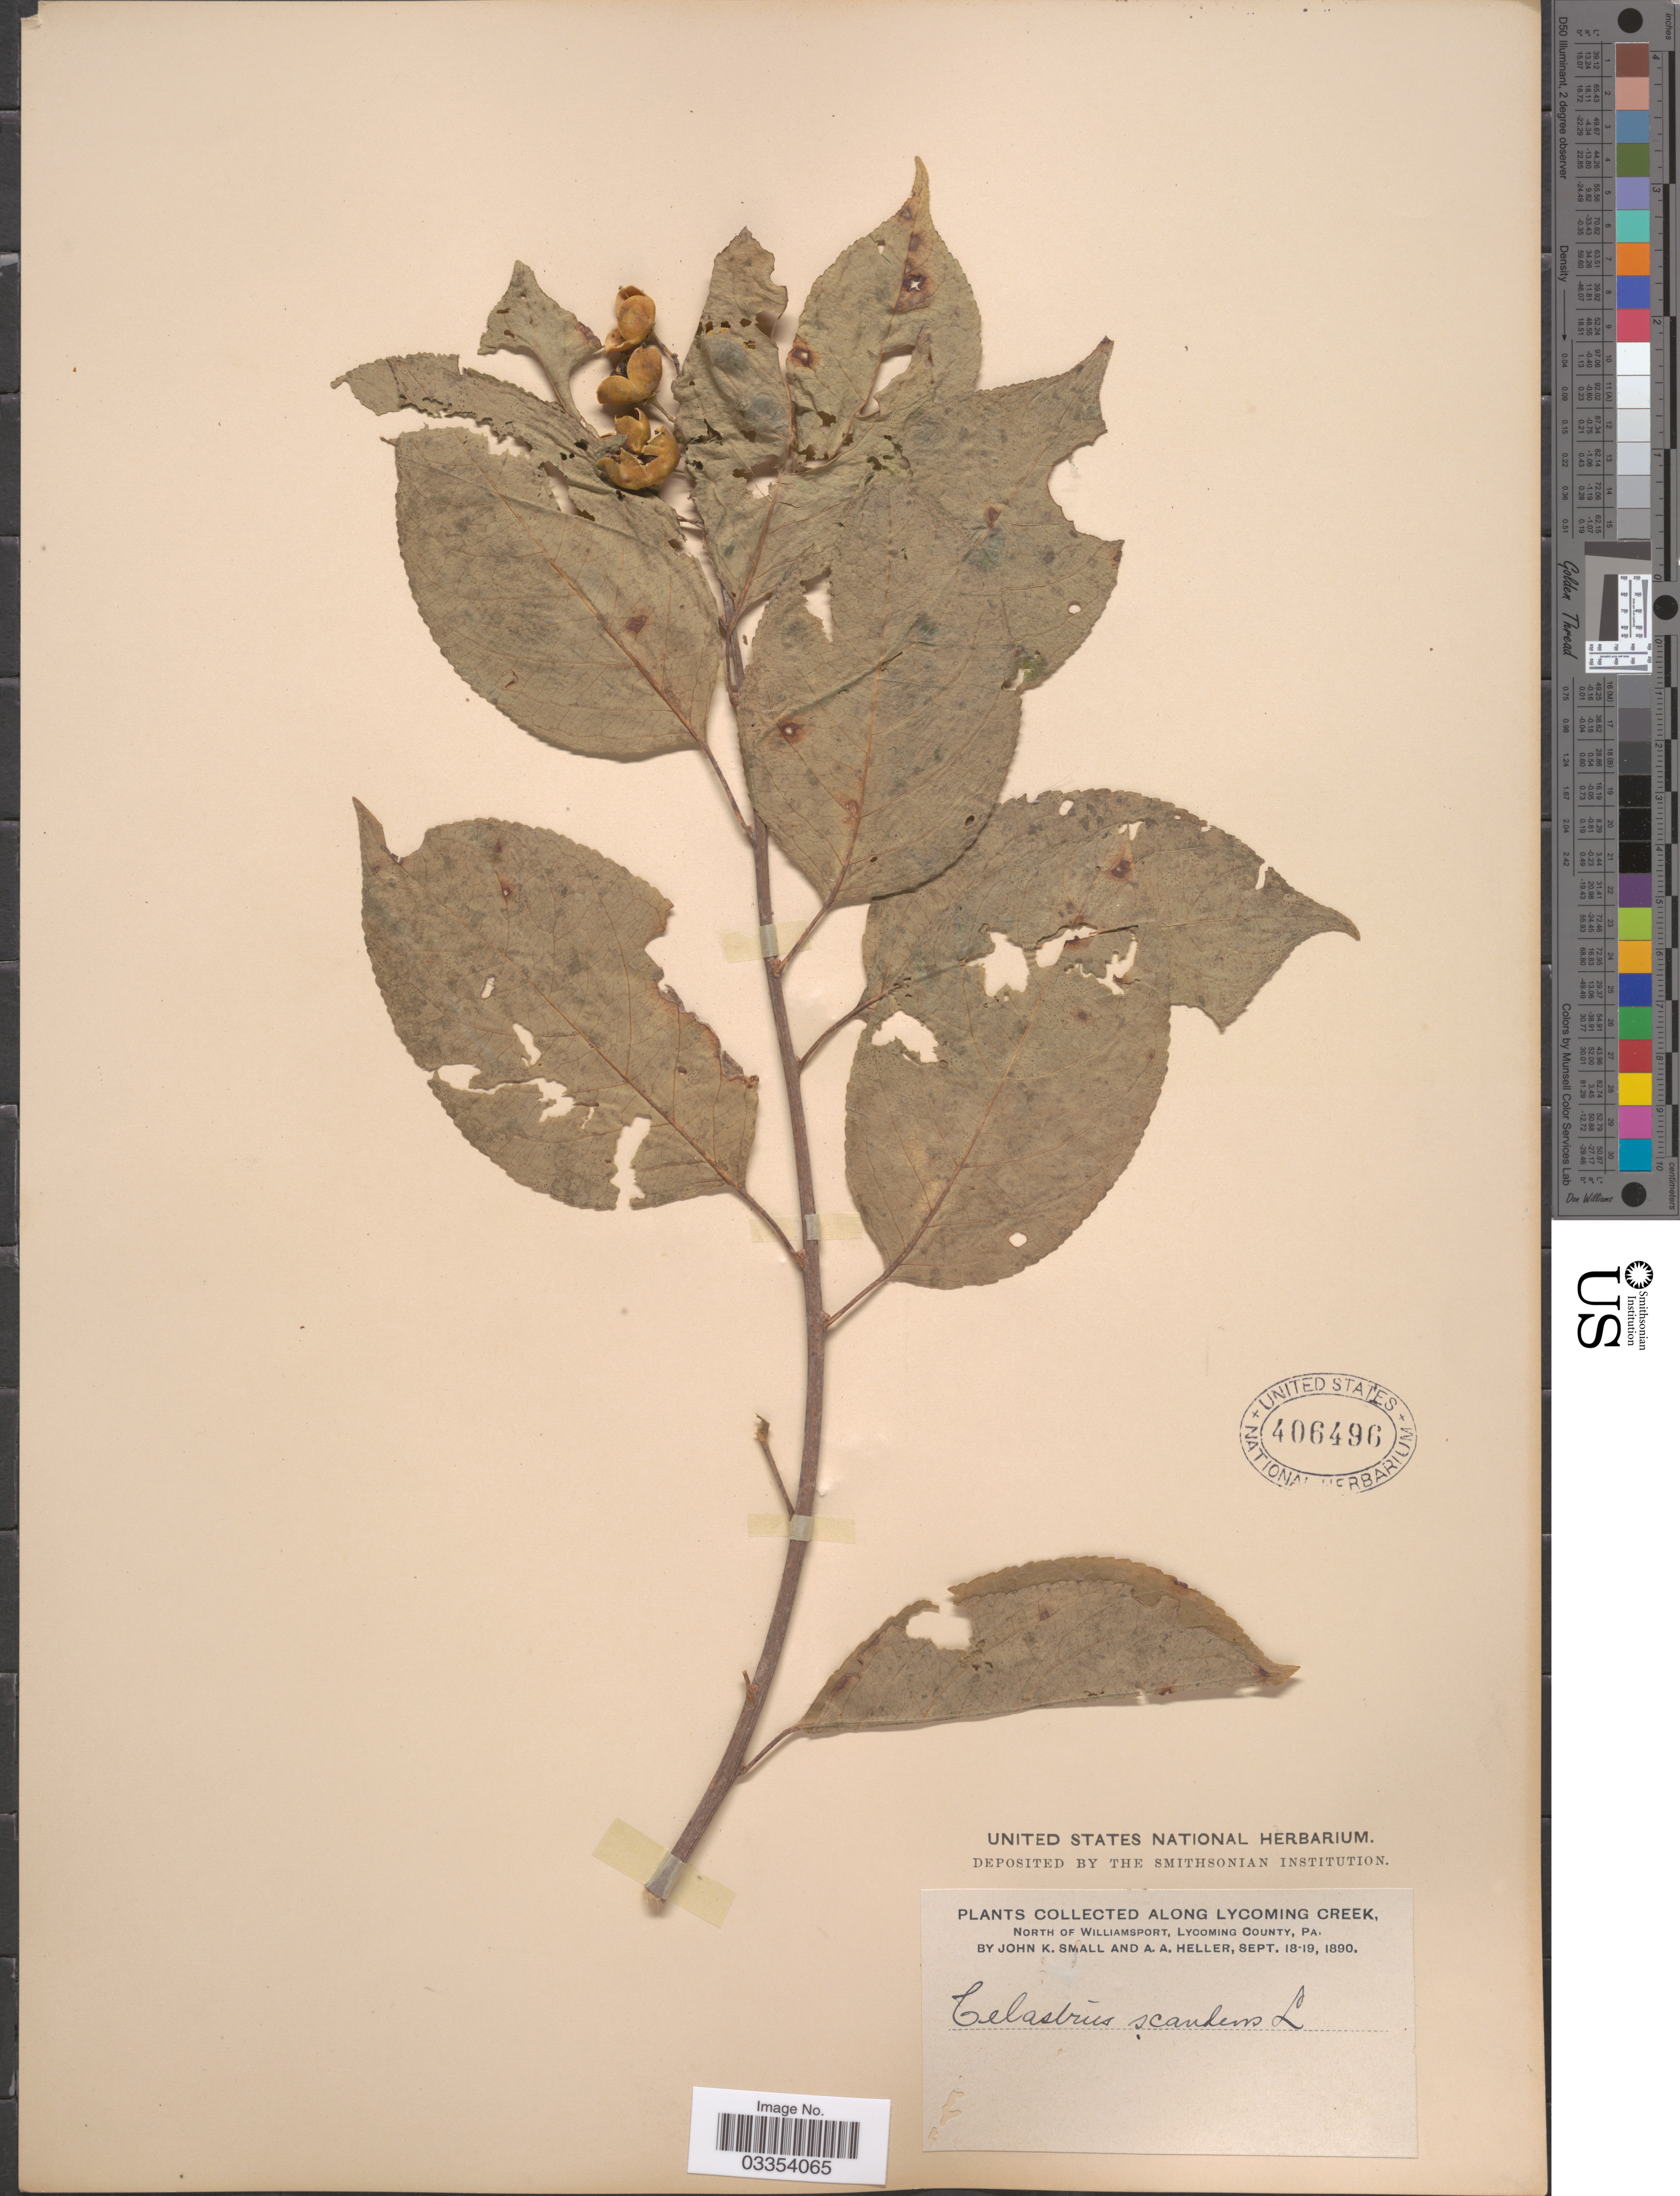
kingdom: Plantae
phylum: Tracheophyta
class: Magnoliopsida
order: Celastrales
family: Celastraceae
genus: Celastrus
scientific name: Celastrus scandens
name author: L.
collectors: J. K. Small & A. A. Heller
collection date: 1890-09-18/1890-09-19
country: United States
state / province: Pennsylvania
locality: Along Lycoming Creek, North of Williamsport, Lycoming County.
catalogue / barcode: US 406496